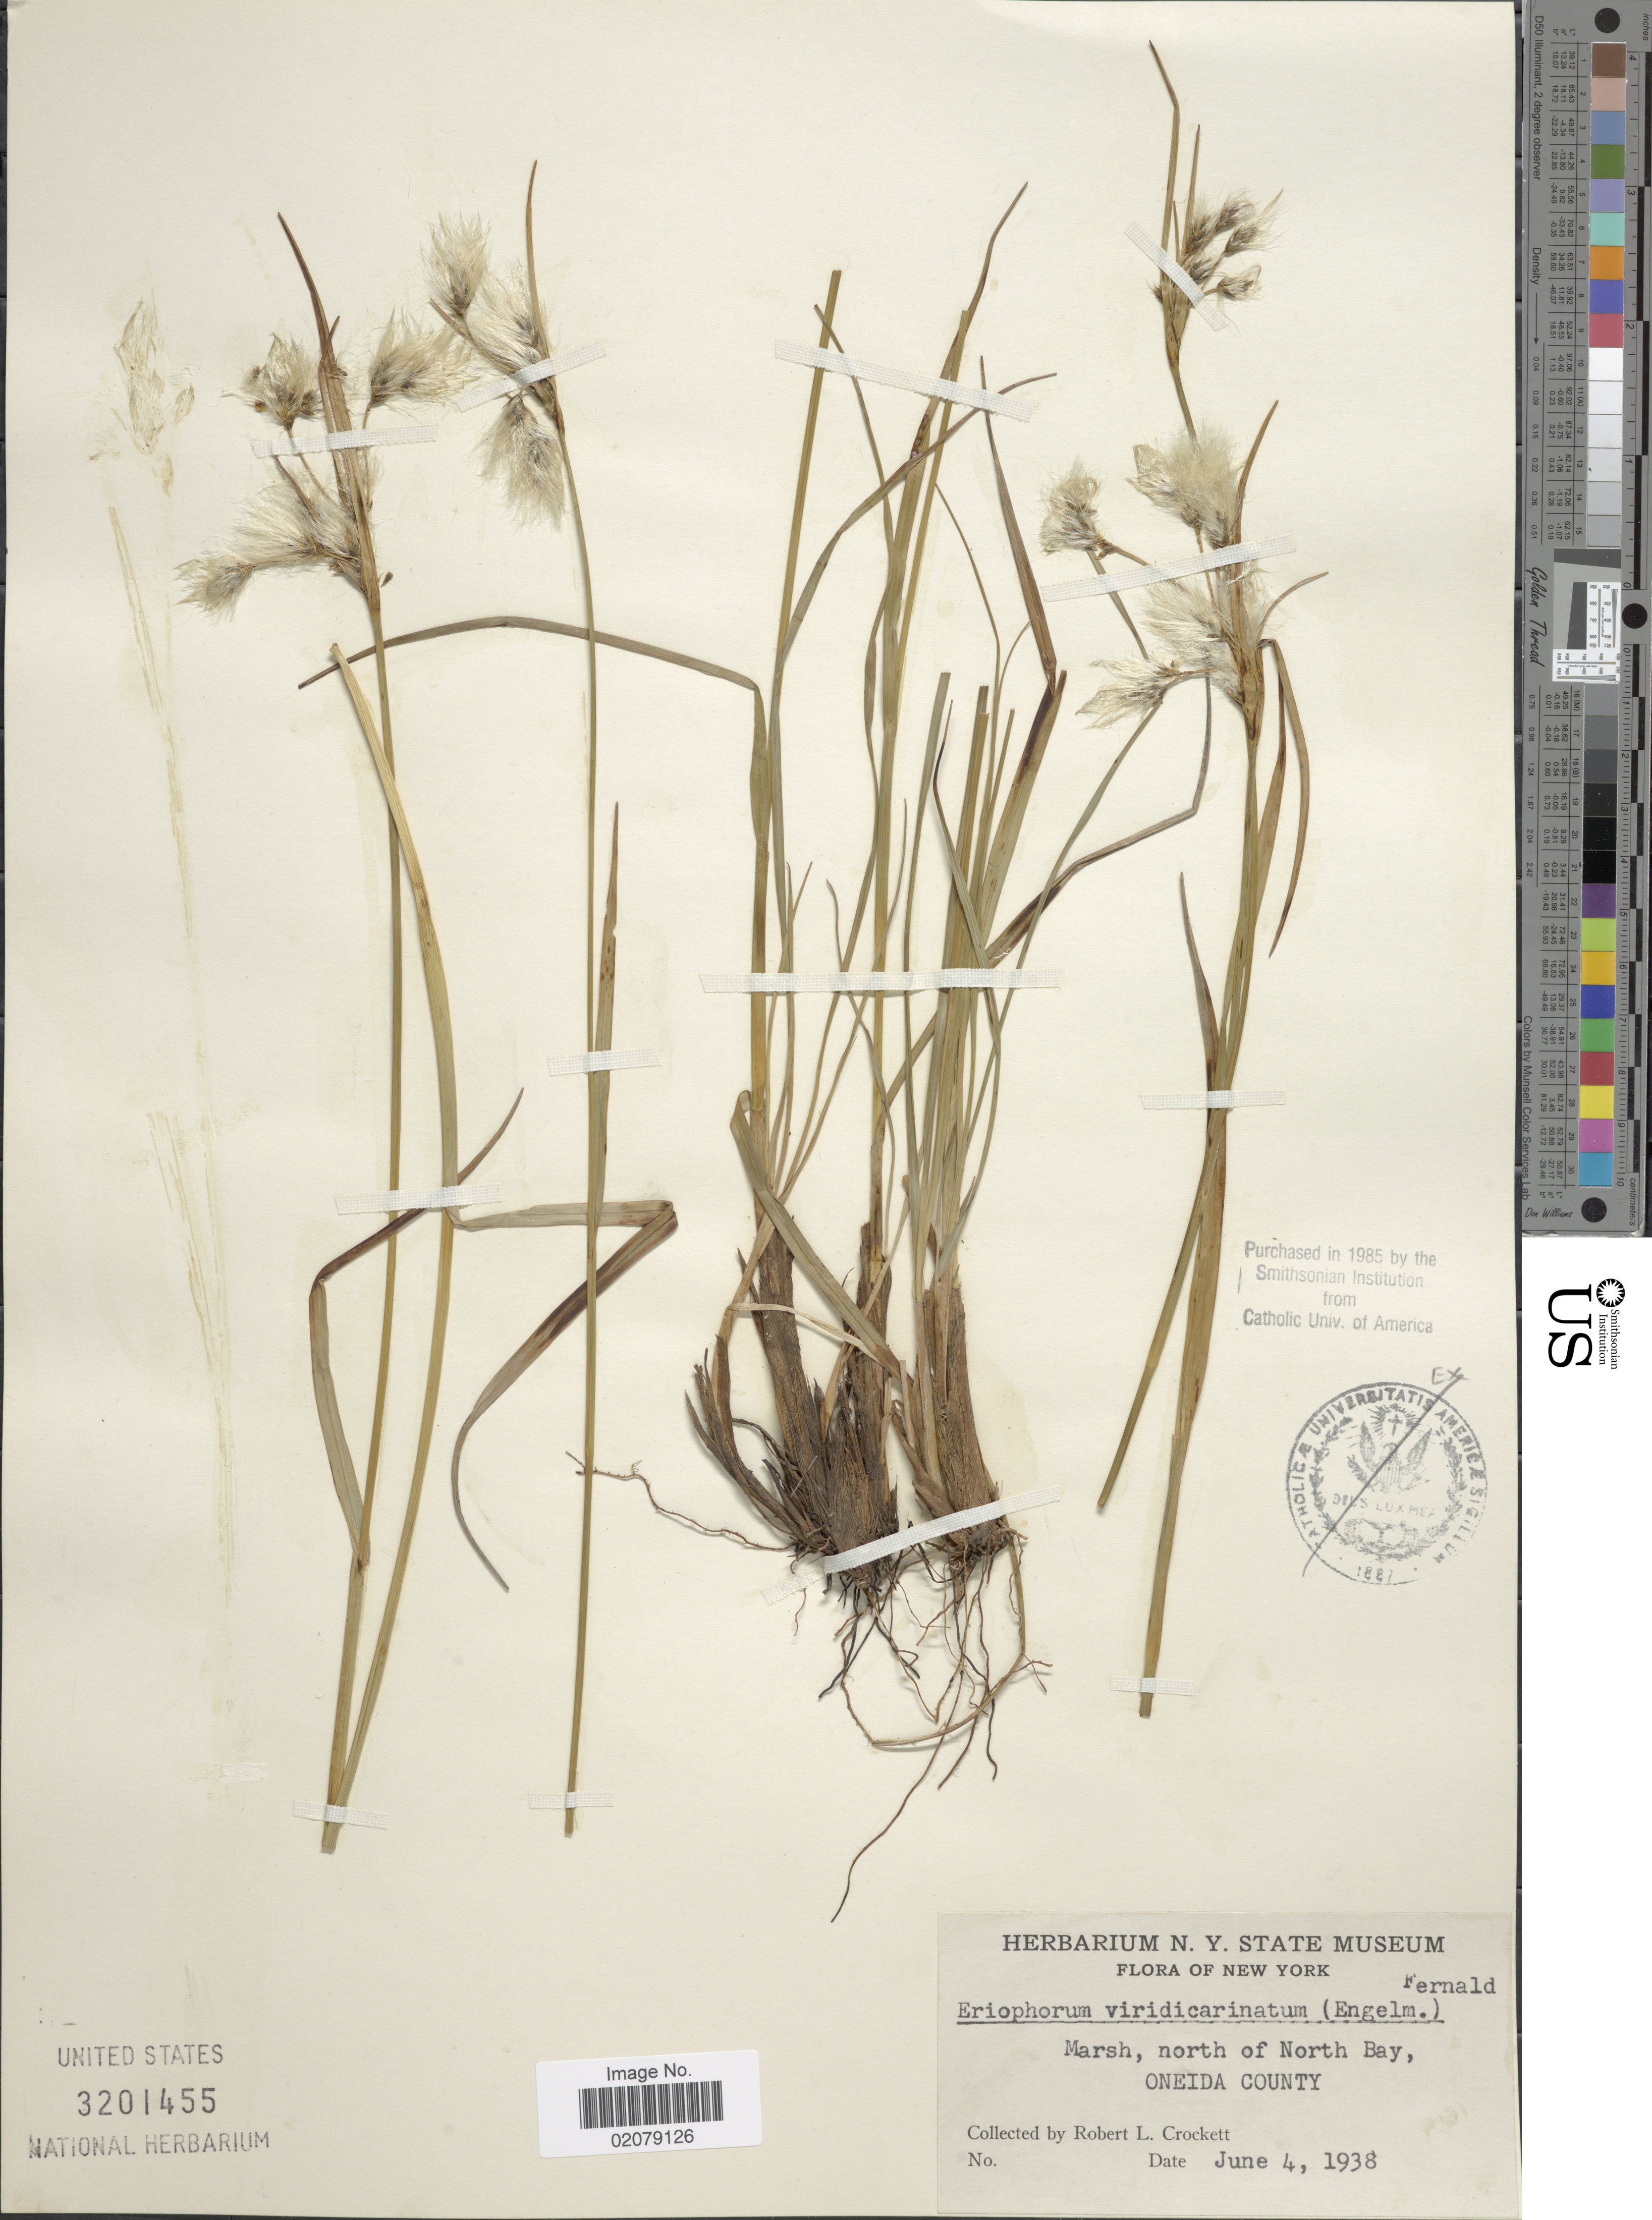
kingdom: Plantae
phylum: Tracheophyta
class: Liliopsida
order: Poales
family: Cyperaceae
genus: Eriophorum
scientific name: Eriophorum viridicarinatum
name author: (Englem.) Fernald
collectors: R. Crockett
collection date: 1938-06-04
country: United States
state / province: New York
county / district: Oneida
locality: Marsh, north of North Bay, Oneida County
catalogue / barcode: US 3201455